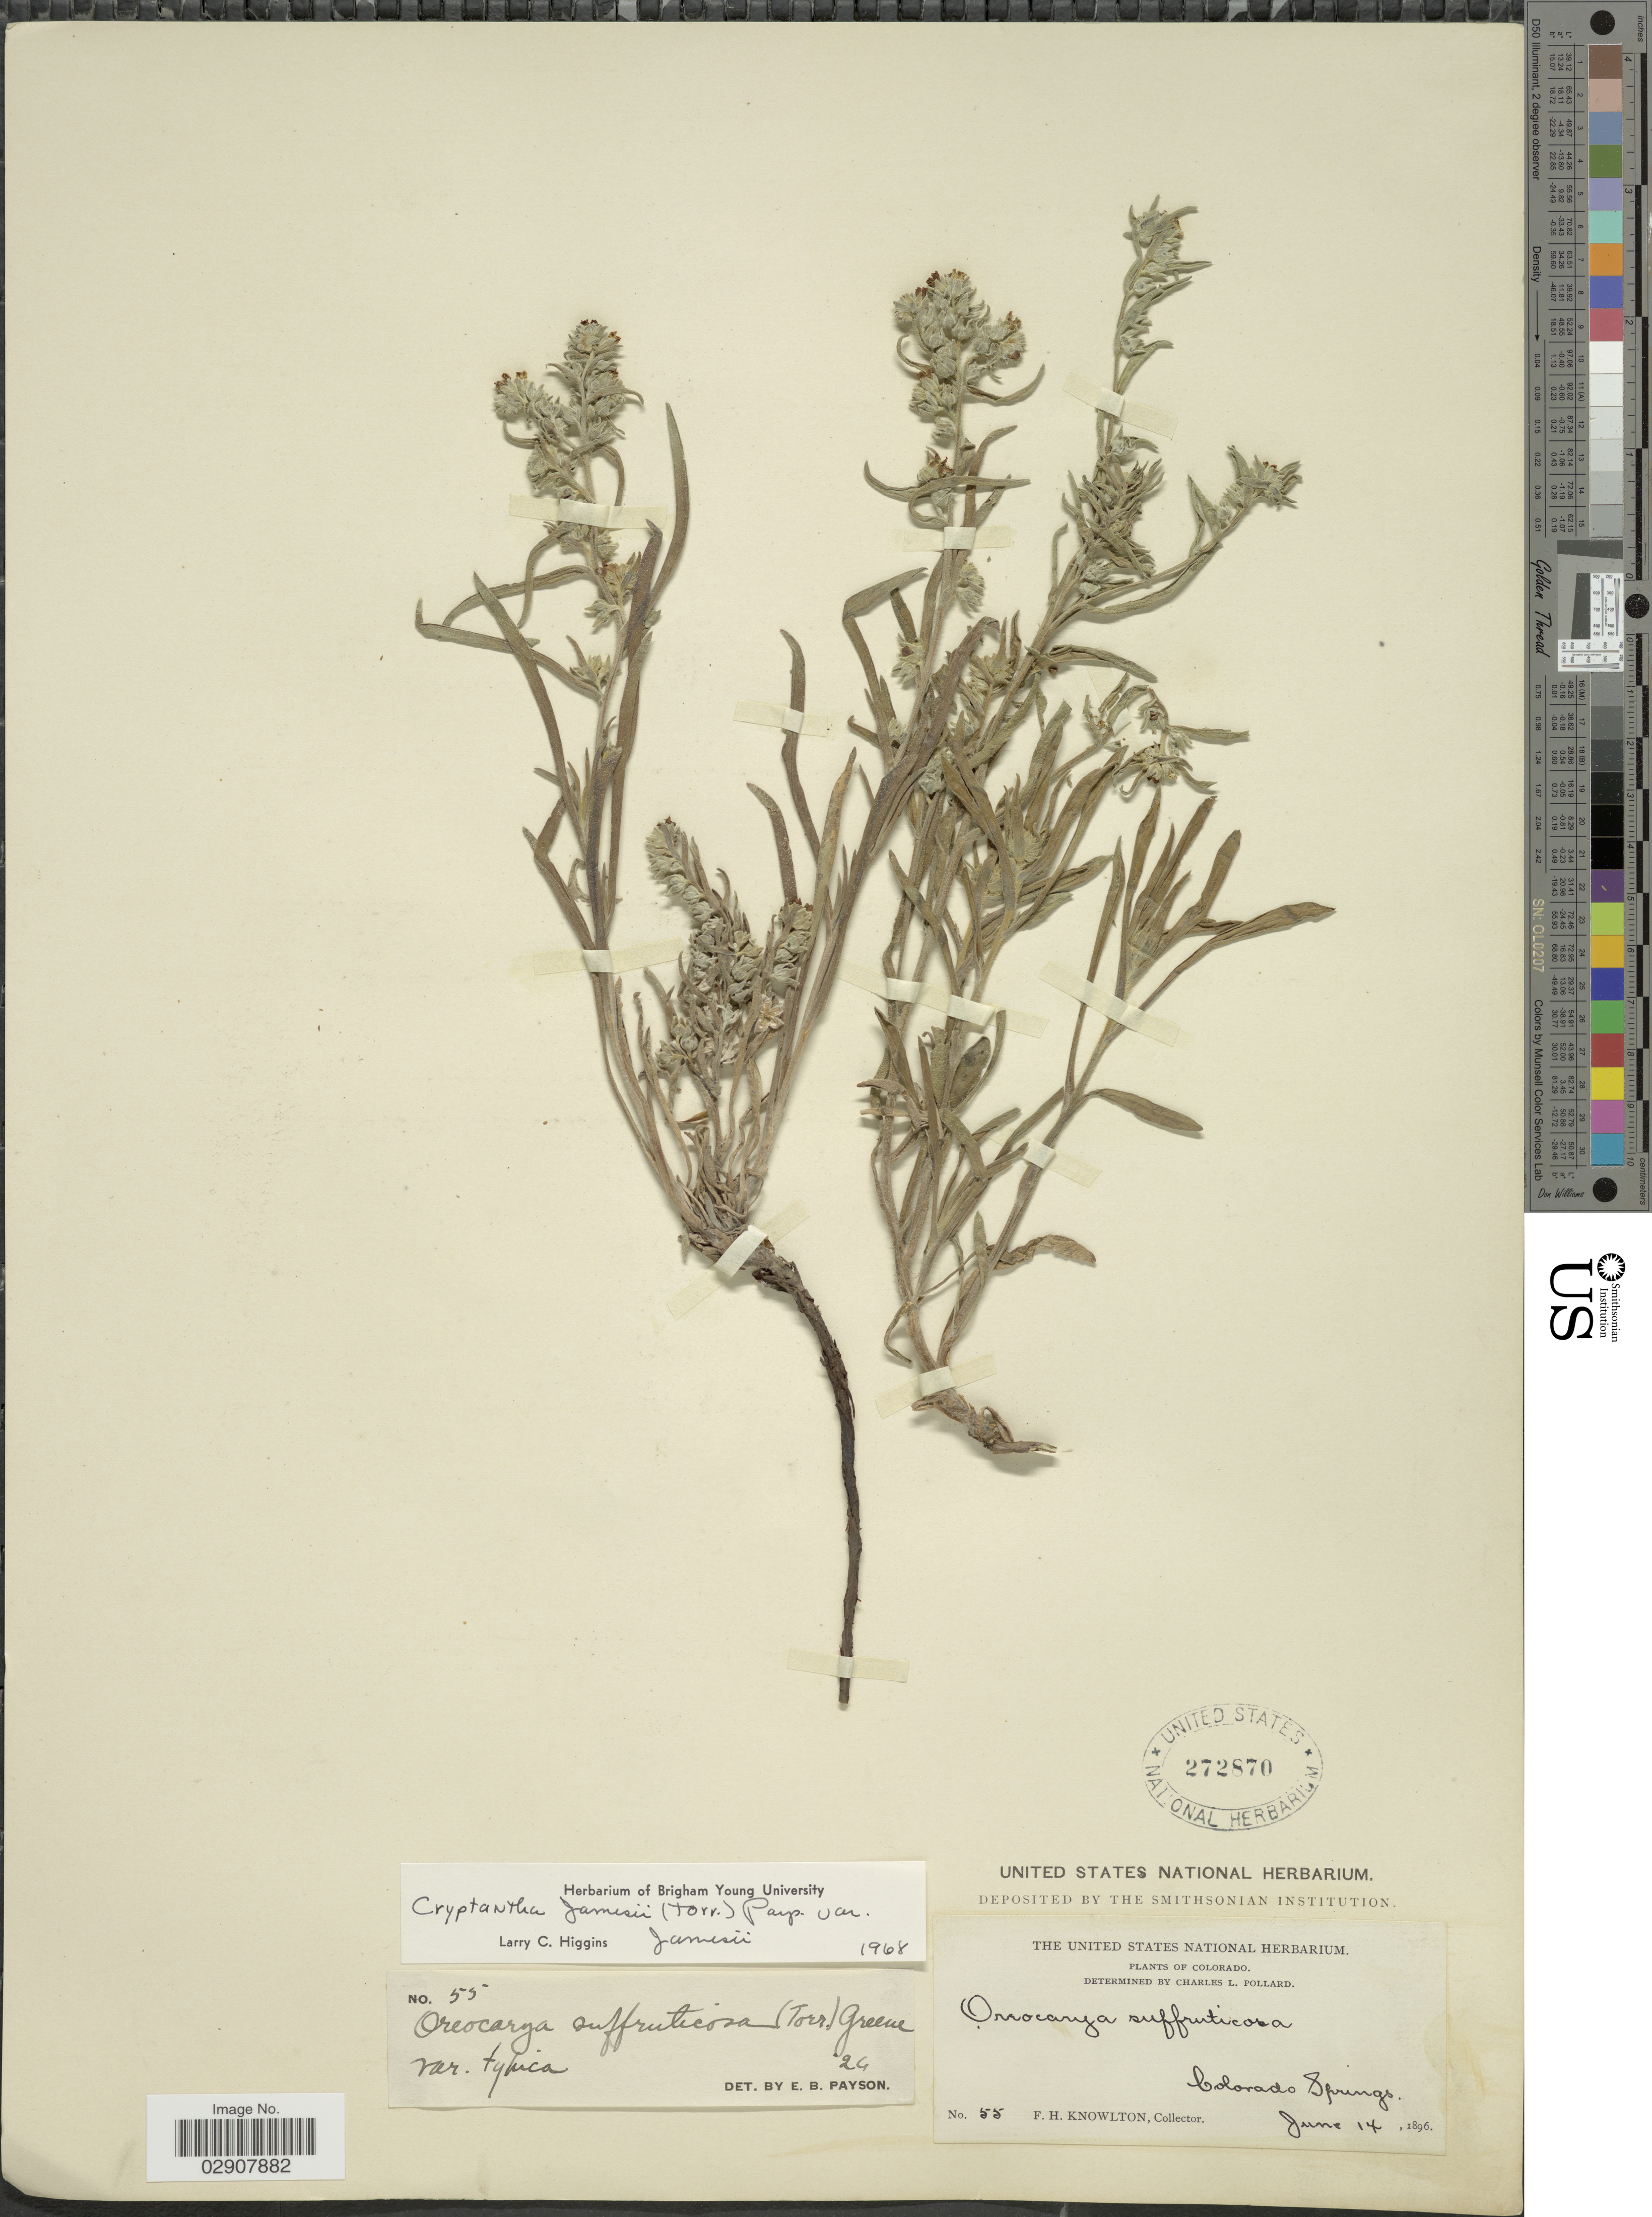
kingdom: Plantae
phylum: Tracheophyta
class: Magnoliopsida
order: Boraginales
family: Boraginaceae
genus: Cryptantha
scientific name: Cryptantha jamesii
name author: (Torr.) Payson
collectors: F. H. Knowlton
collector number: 55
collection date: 1896-06-14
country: United States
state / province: Colorado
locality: Colorado Springs. Colorado.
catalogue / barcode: US 272870